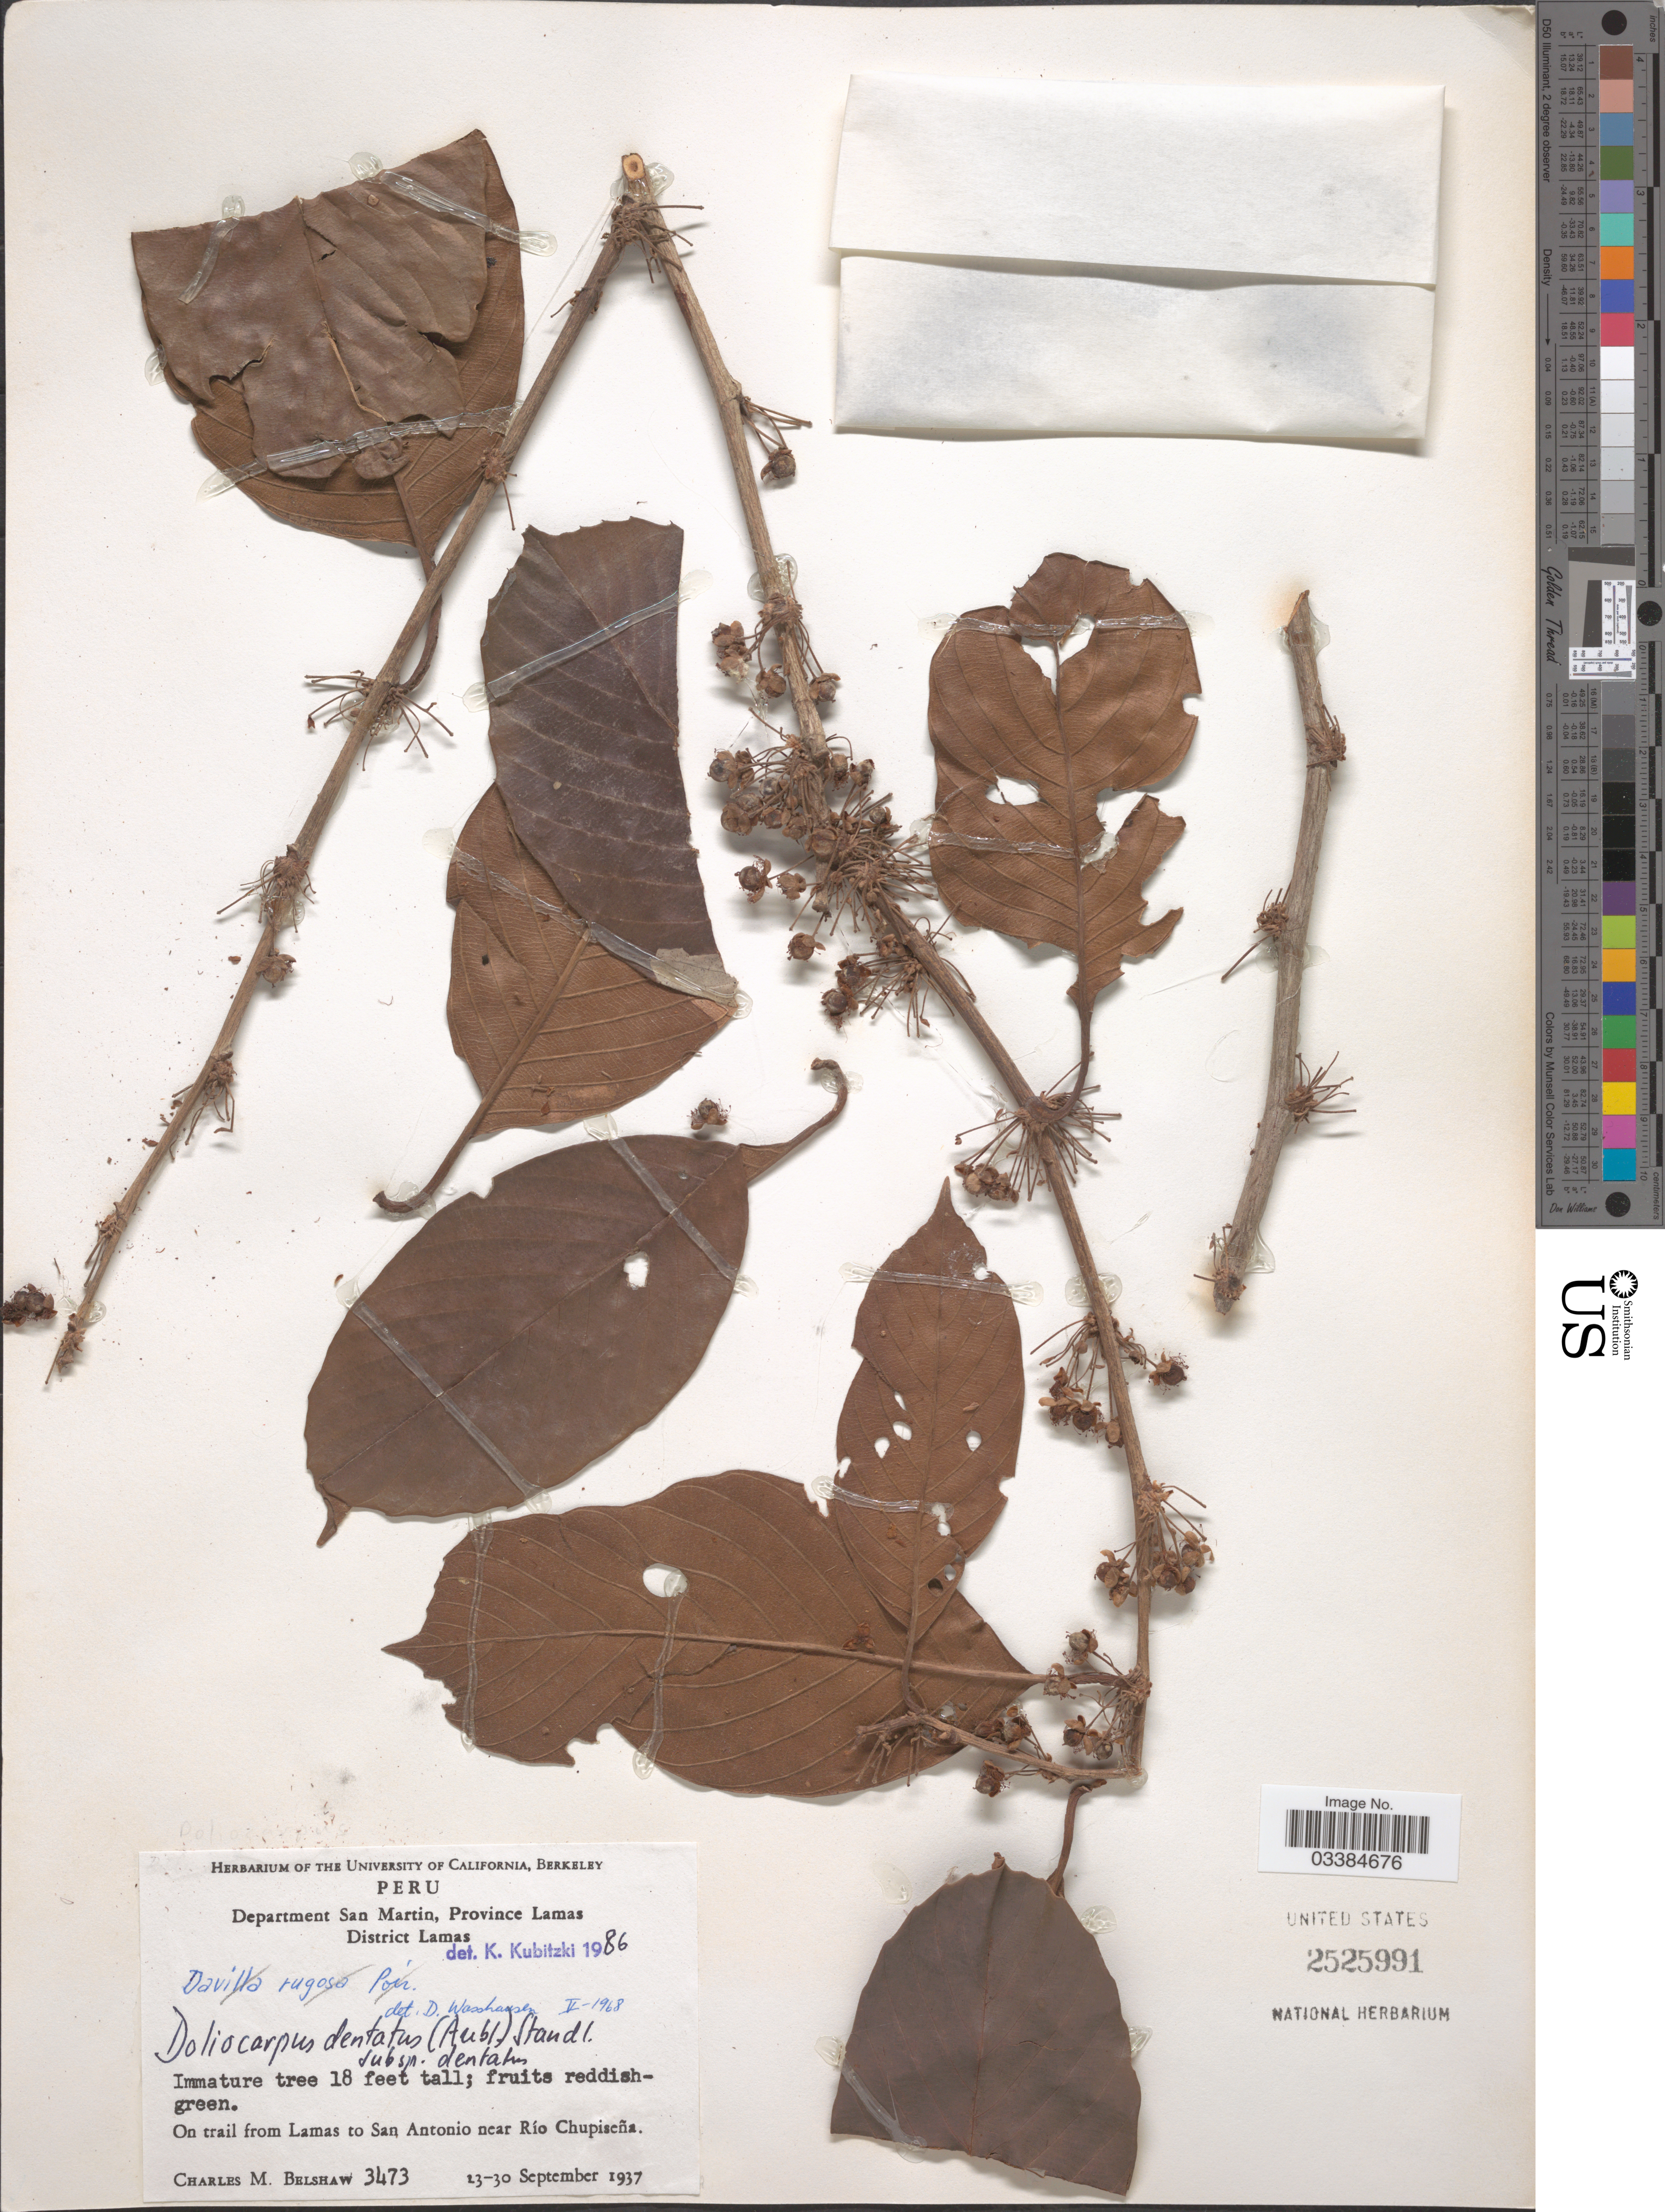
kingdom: Plantae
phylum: Tracheophyta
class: Magnoliopsida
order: Dilleniales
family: Dilleniaceae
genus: Doliocarpus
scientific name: Doliocarpus dentatus subsp. dentatus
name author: (Aubl.) Standl.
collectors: C. Shaw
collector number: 3473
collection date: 1937-09-23/1937-09-30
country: Peru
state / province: San Martín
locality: Department San Martin, Province Lamas. District Lamas. On trail from Lamas to San Antonio near Río Chupiseña.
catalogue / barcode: US 2525991